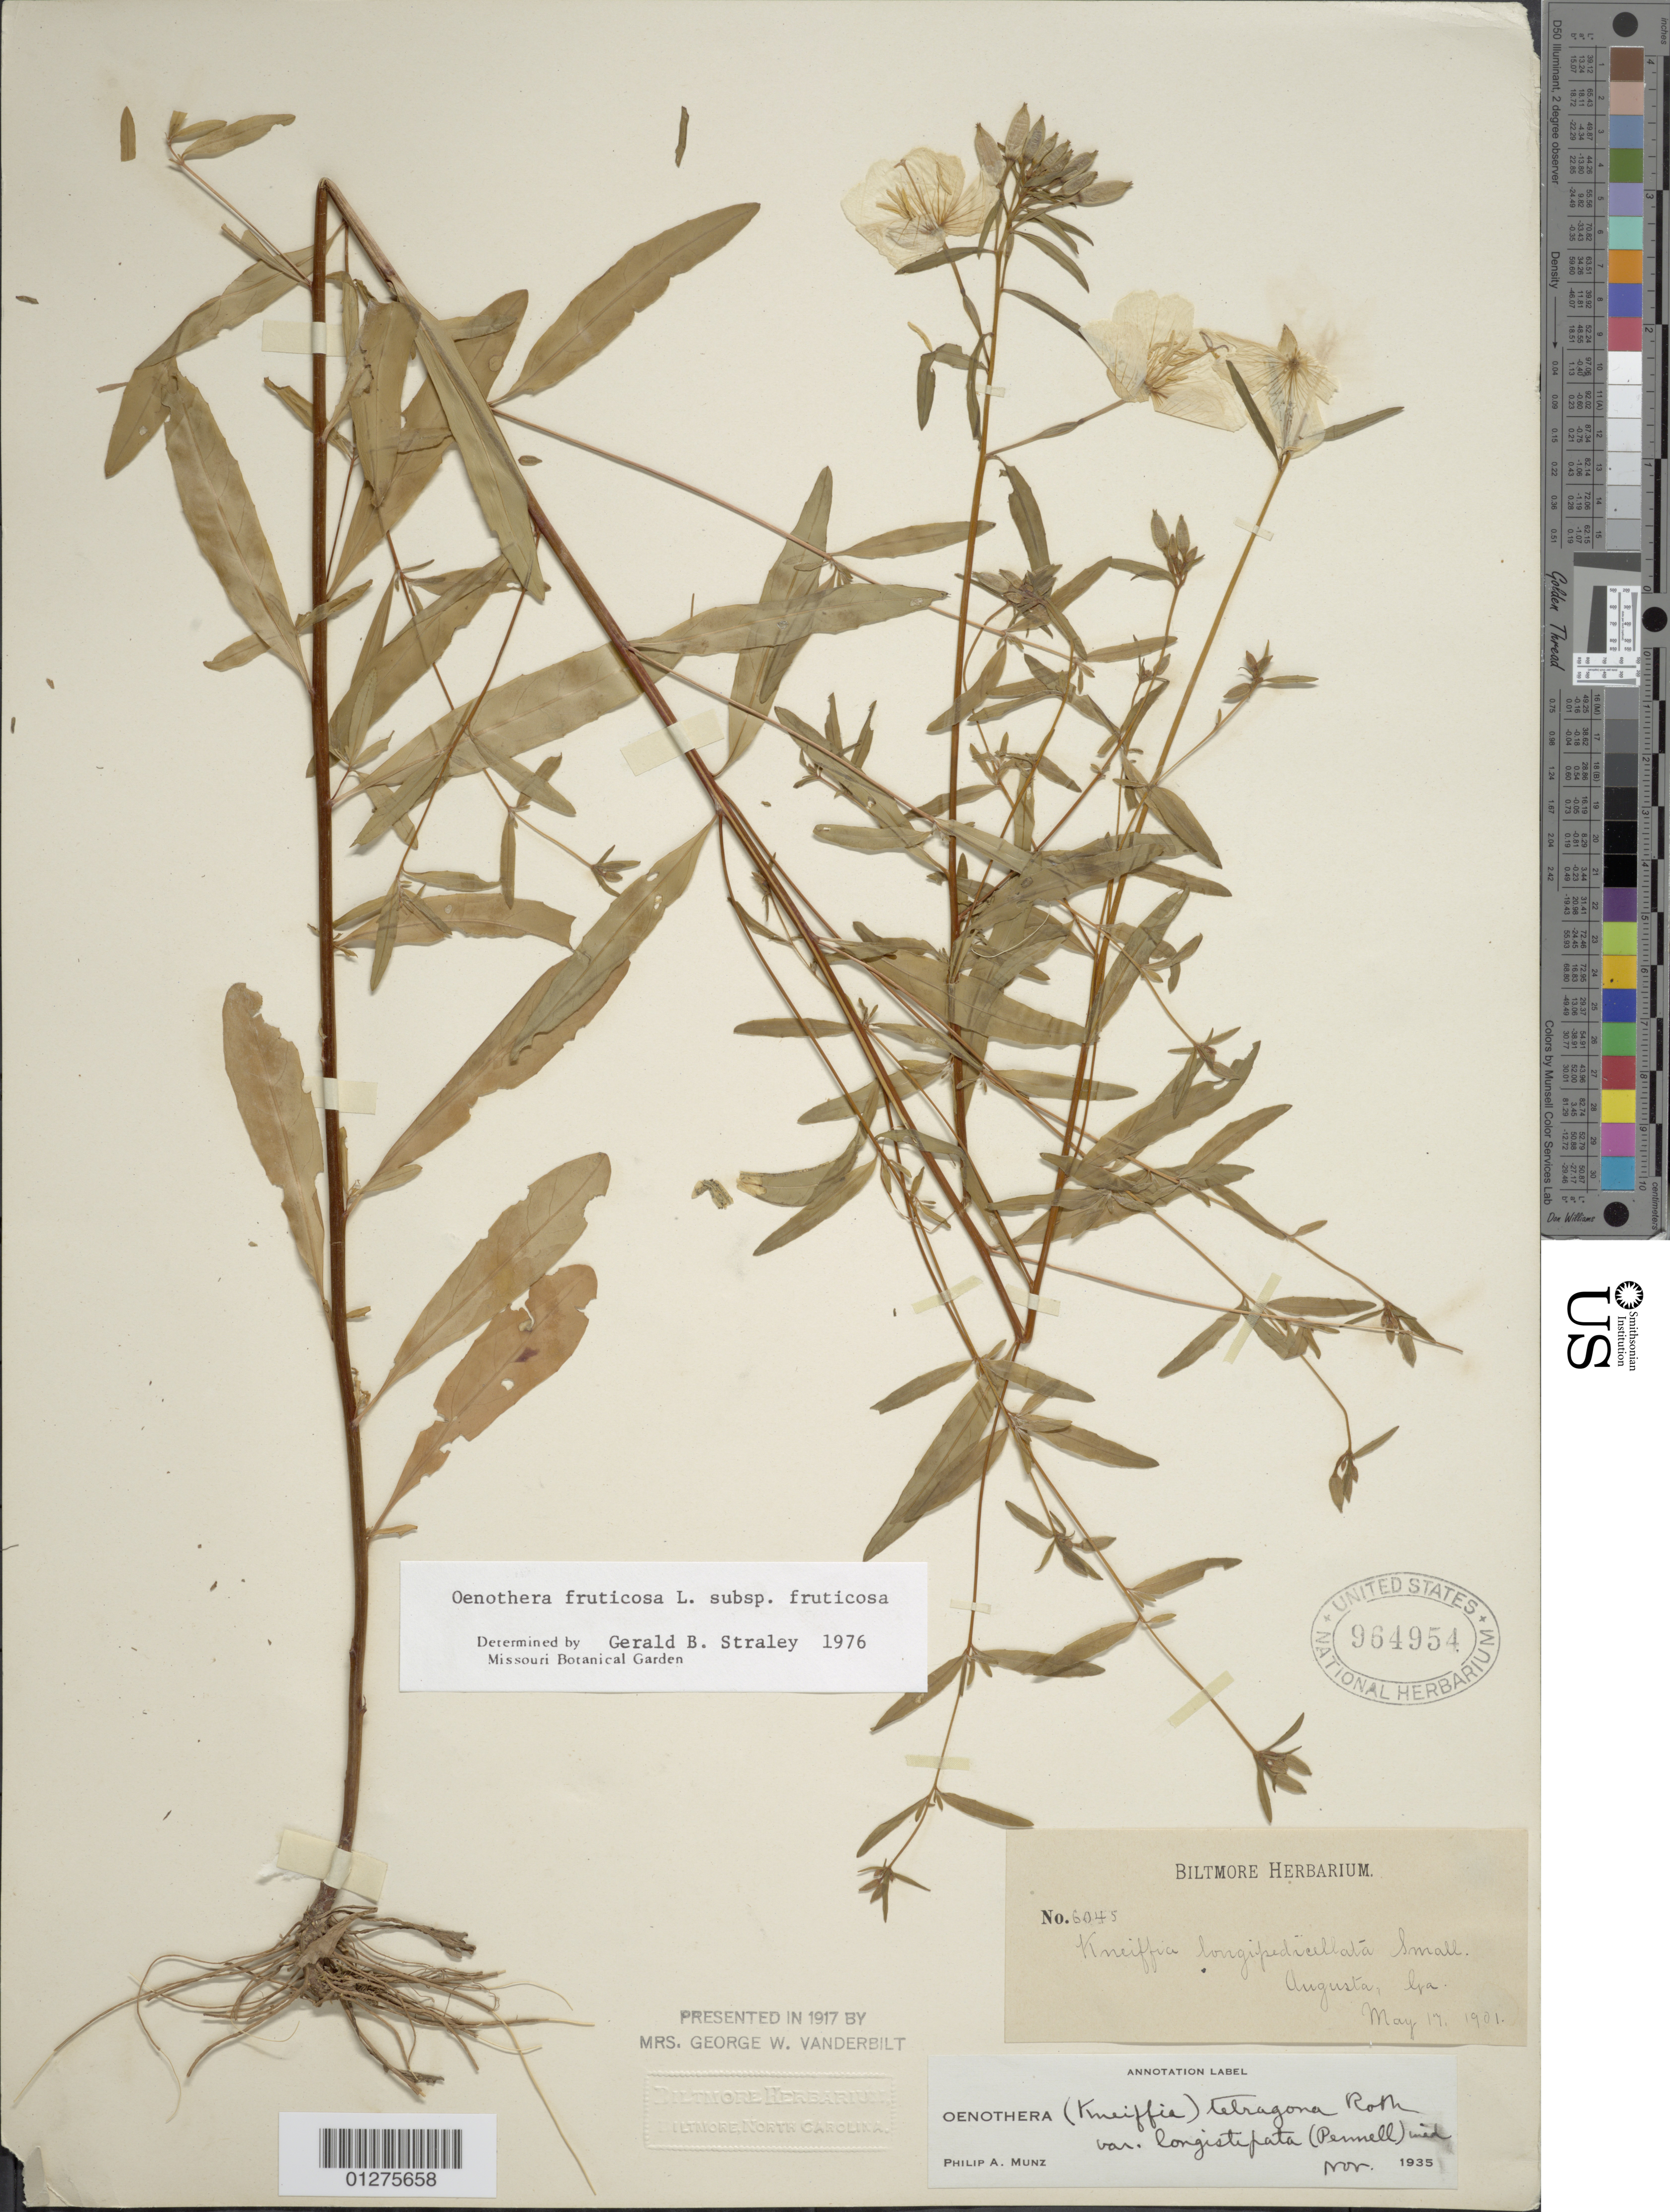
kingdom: Plantae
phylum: Tracheophyta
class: Magnoliopsida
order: Myrtales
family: Onagraceae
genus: Oenothera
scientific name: Oenothera fruticosa subsp. fruticosa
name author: L.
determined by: Straley, G. B.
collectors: ex herb. Biltmore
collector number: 6045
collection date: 1901-05-17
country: United States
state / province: Georgia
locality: Angusta.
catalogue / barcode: US 964654